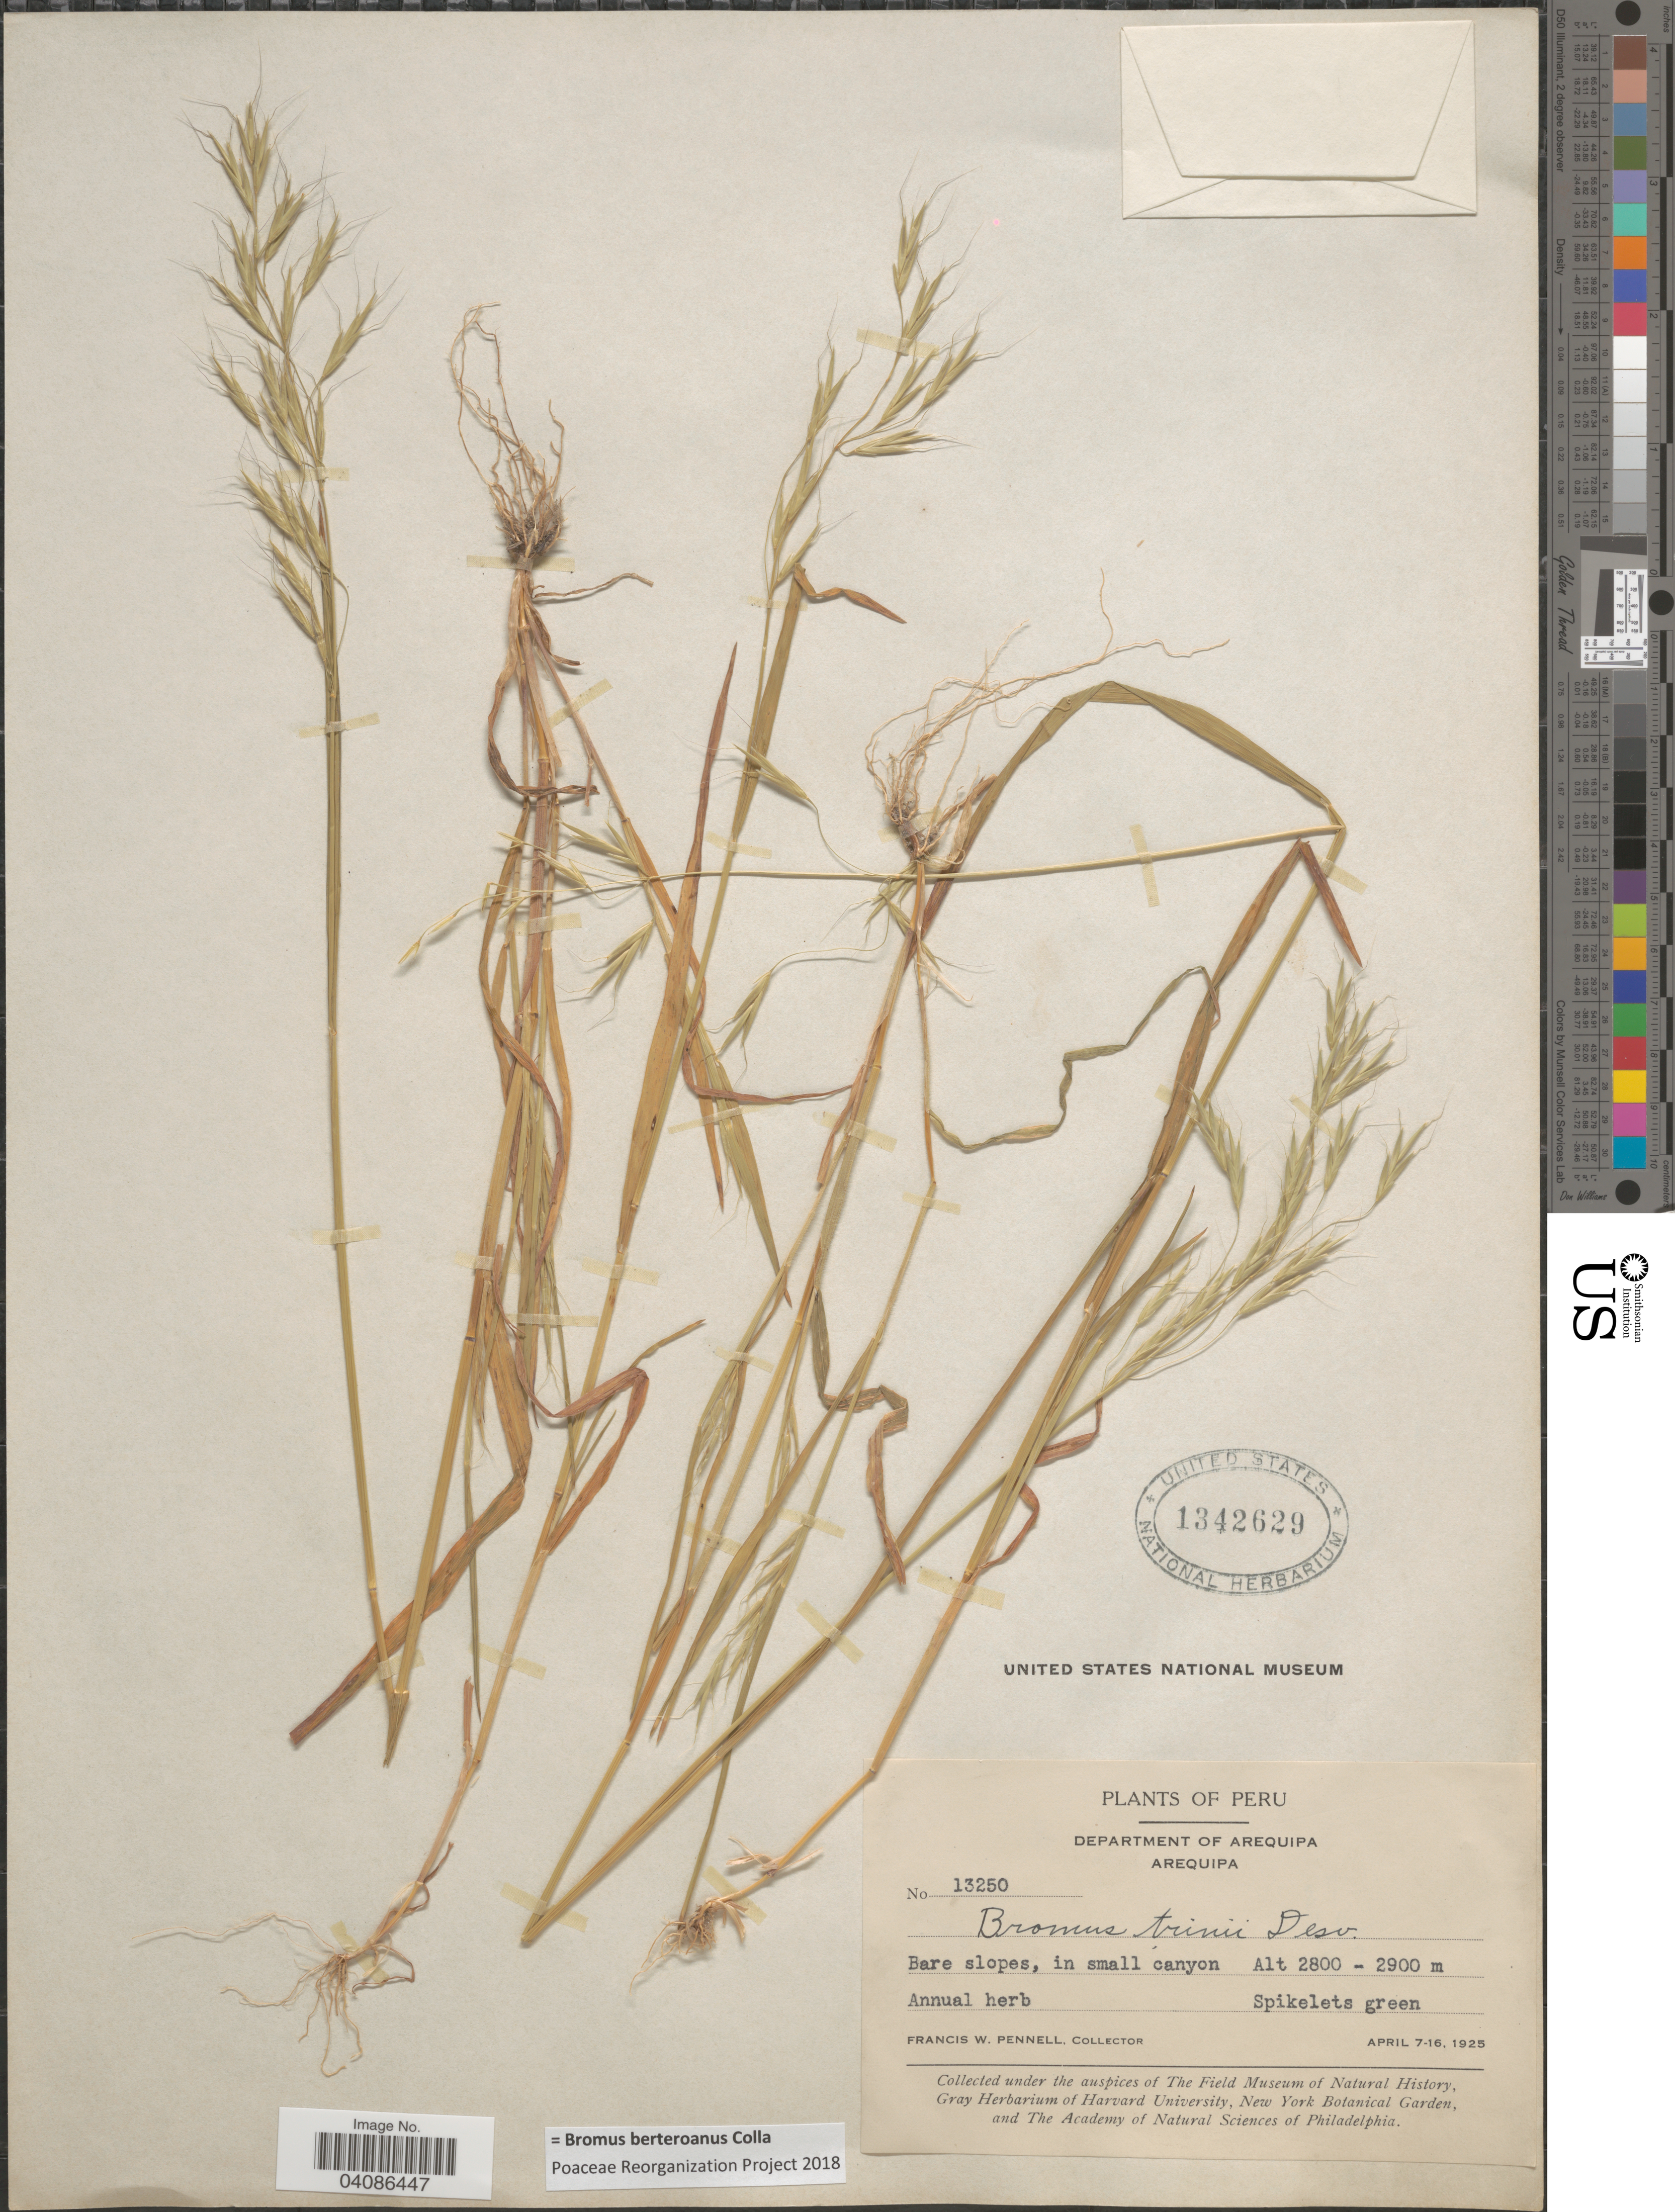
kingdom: Plantae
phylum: Tracheophyta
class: Liliopsida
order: Poales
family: Poaceae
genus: Bromus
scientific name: Bromus berteroanus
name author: Colla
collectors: F. W. Pennell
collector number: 13250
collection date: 1925-04-07/1925-04-16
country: Peru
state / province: Arequipa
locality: Department of Arequipa. Bare slopes, in small canyon.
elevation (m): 2800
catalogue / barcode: US 1342629